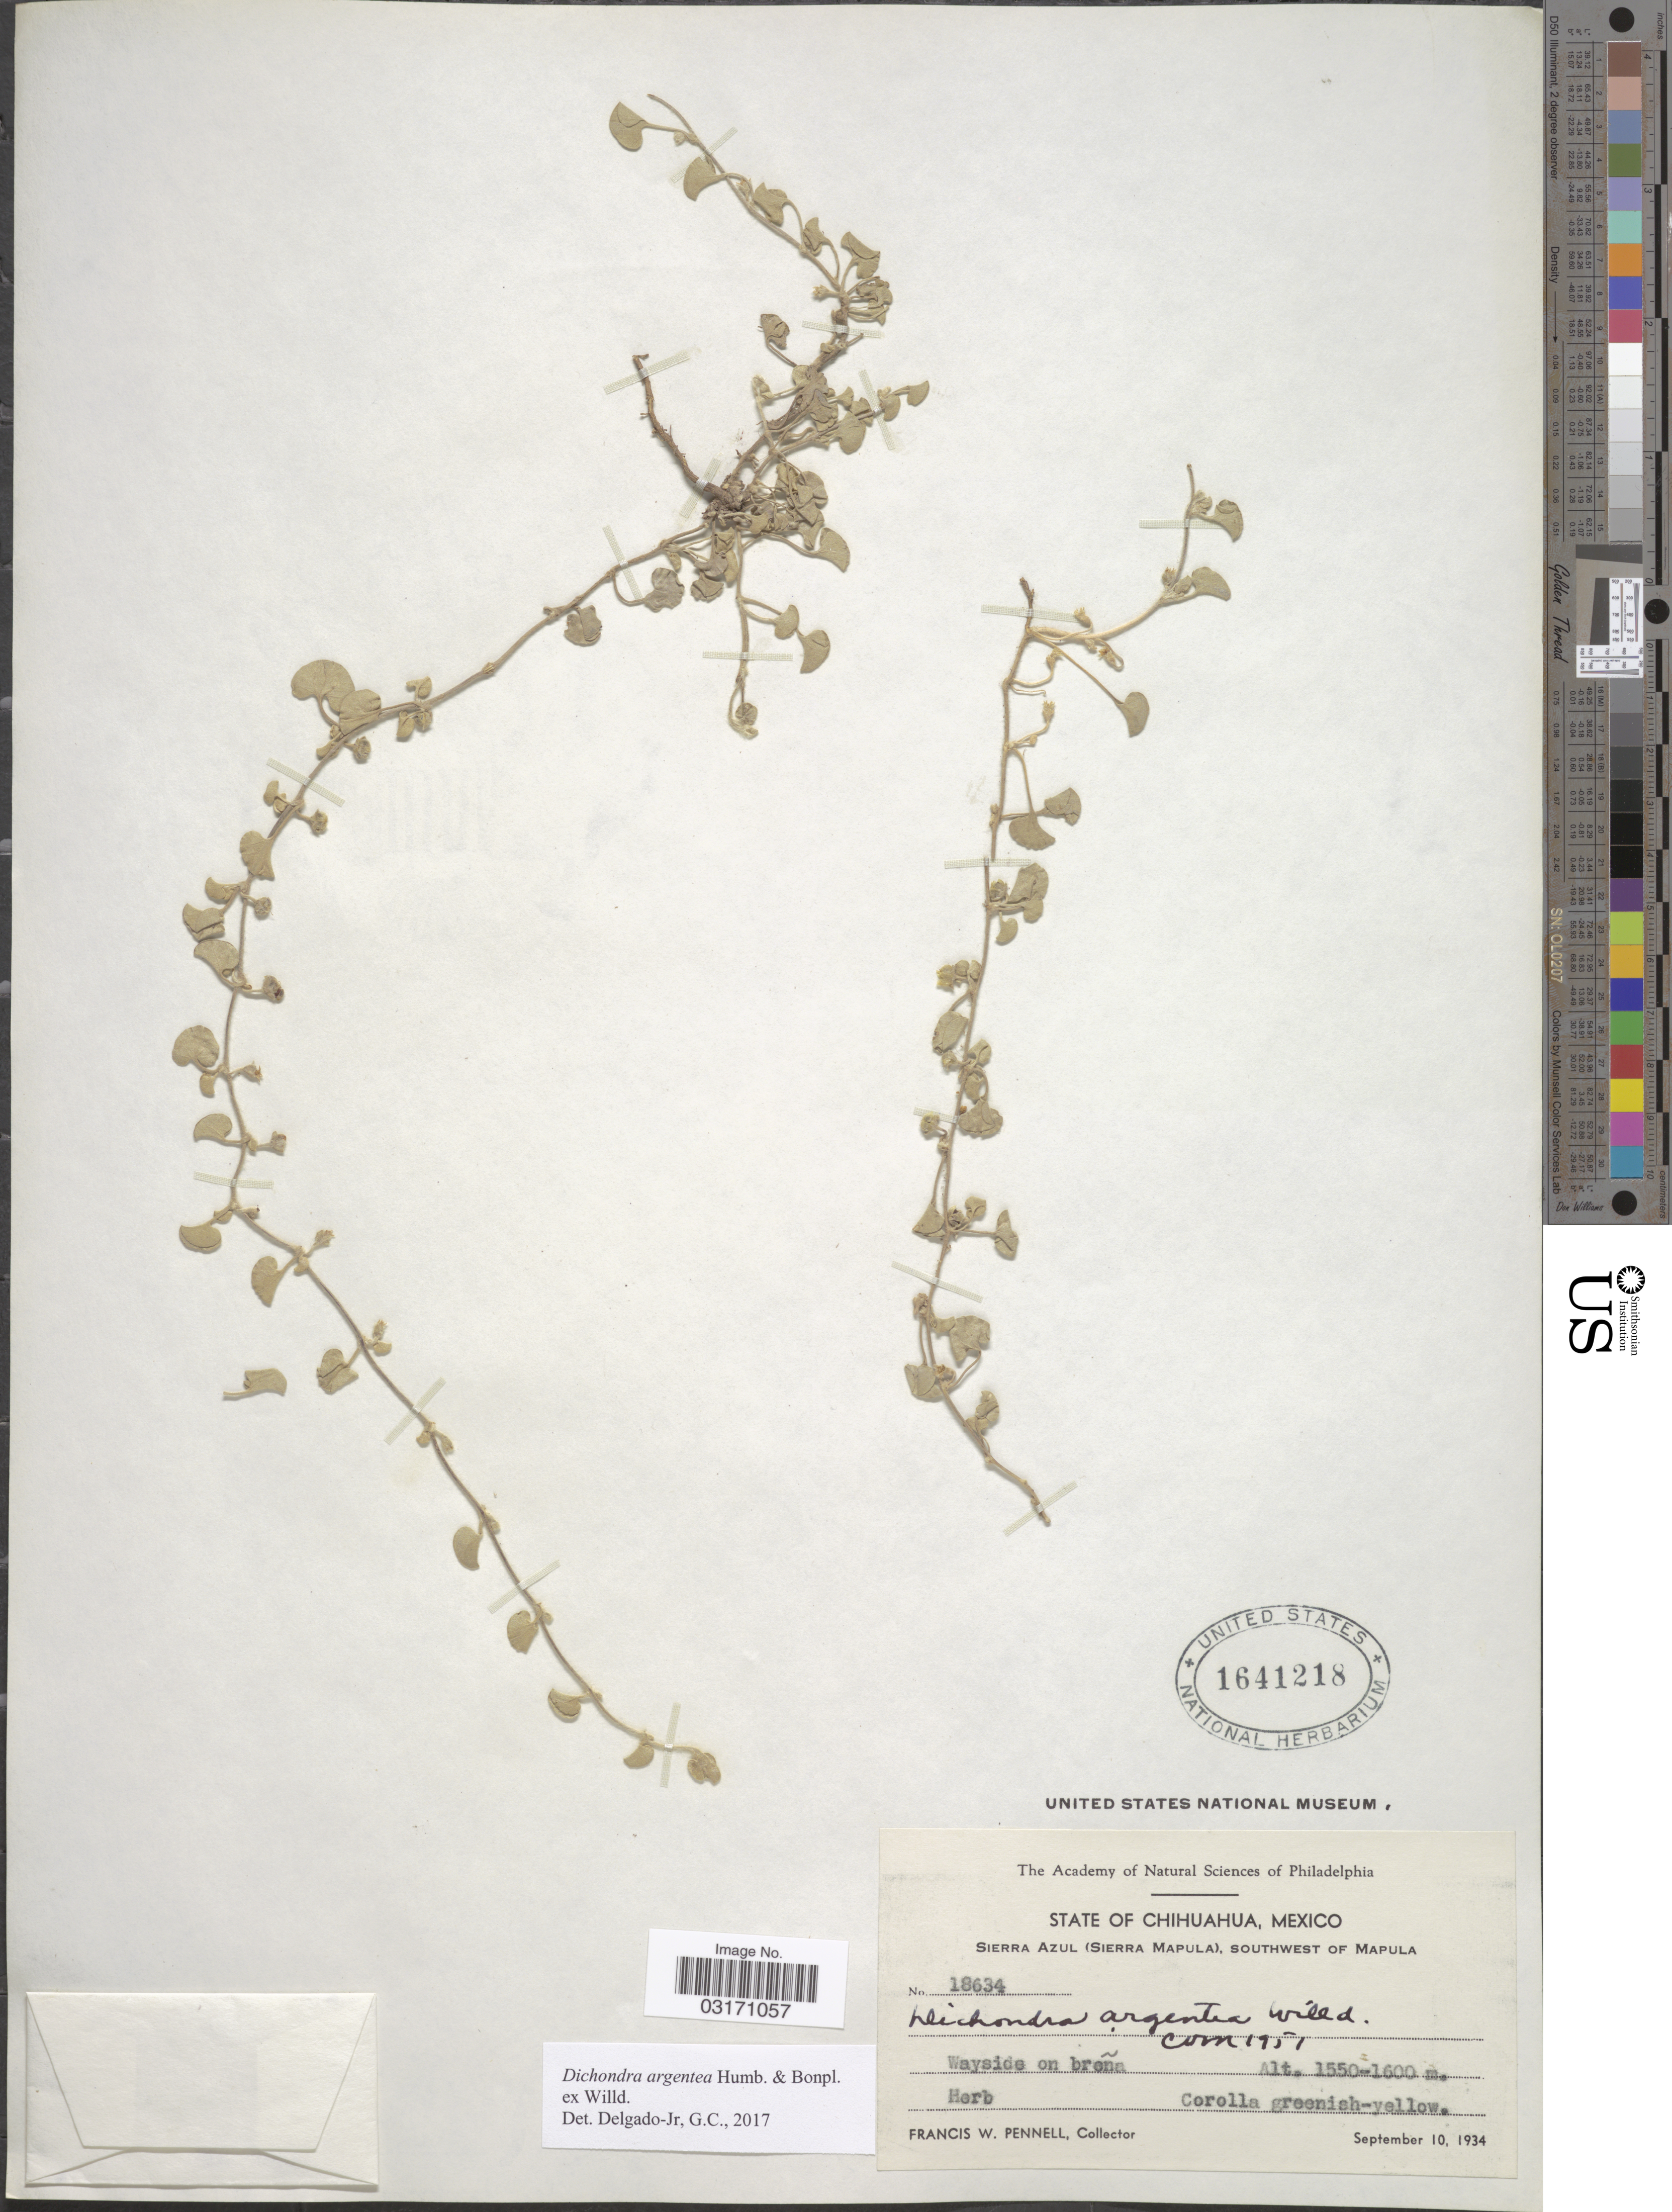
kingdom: Plantae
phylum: Tracheophyta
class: Magnoliopsida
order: Solanales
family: Convolvulaceae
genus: Dichondra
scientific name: Dichondra argentea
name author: Humb. & Bonpl. ex Willd.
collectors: F. W. Pennell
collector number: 18634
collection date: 1934-09-10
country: Mexico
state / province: Chihuahua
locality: Sierra Azul (Sierra Mapula), southwest of Mapula. Wayside on breña.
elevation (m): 1550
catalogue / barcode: US 1641218